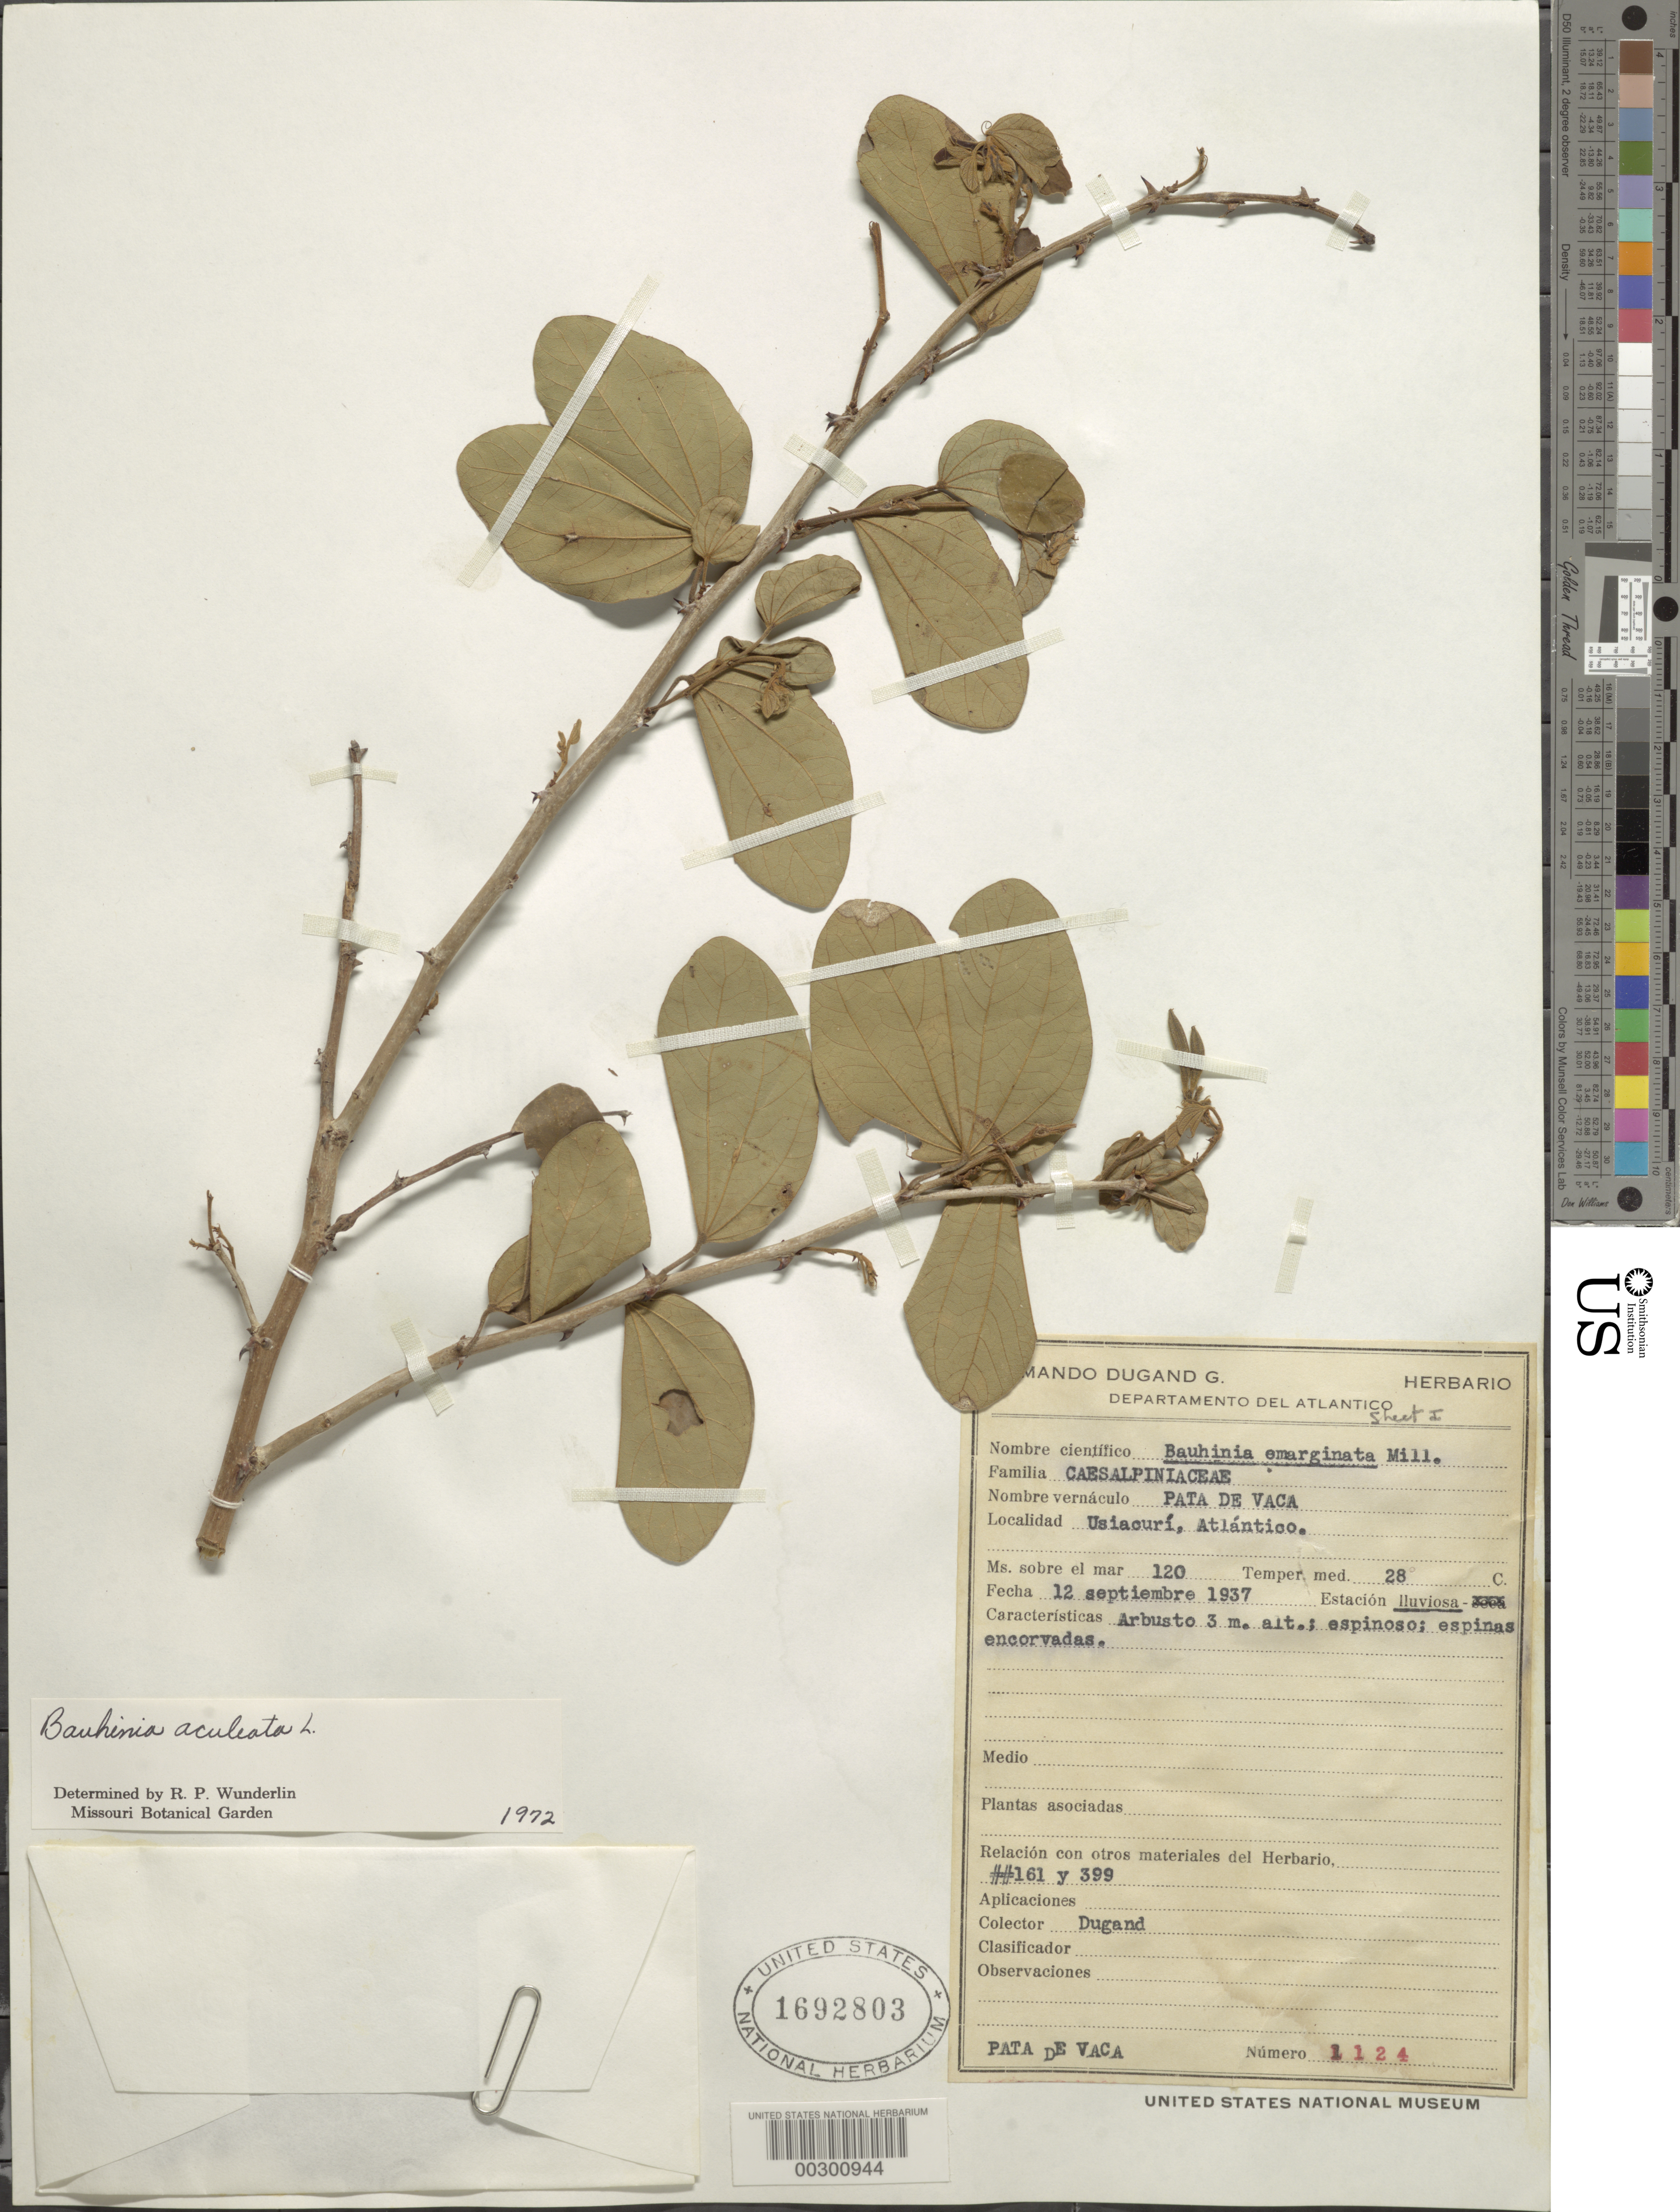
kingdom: Plantae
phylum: Tracheophyta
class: Magnoliopsida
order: Fabales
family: Fabaceae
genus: Bauhinia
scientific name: Bauhinia aculeata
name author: L.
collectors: A. Dugand G.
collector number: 1124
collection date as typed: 12 Sep 1937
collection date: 1937-09-12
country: Colombia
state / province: Atlántico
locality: Usiacuri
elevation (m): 120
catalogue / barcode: US 1692803